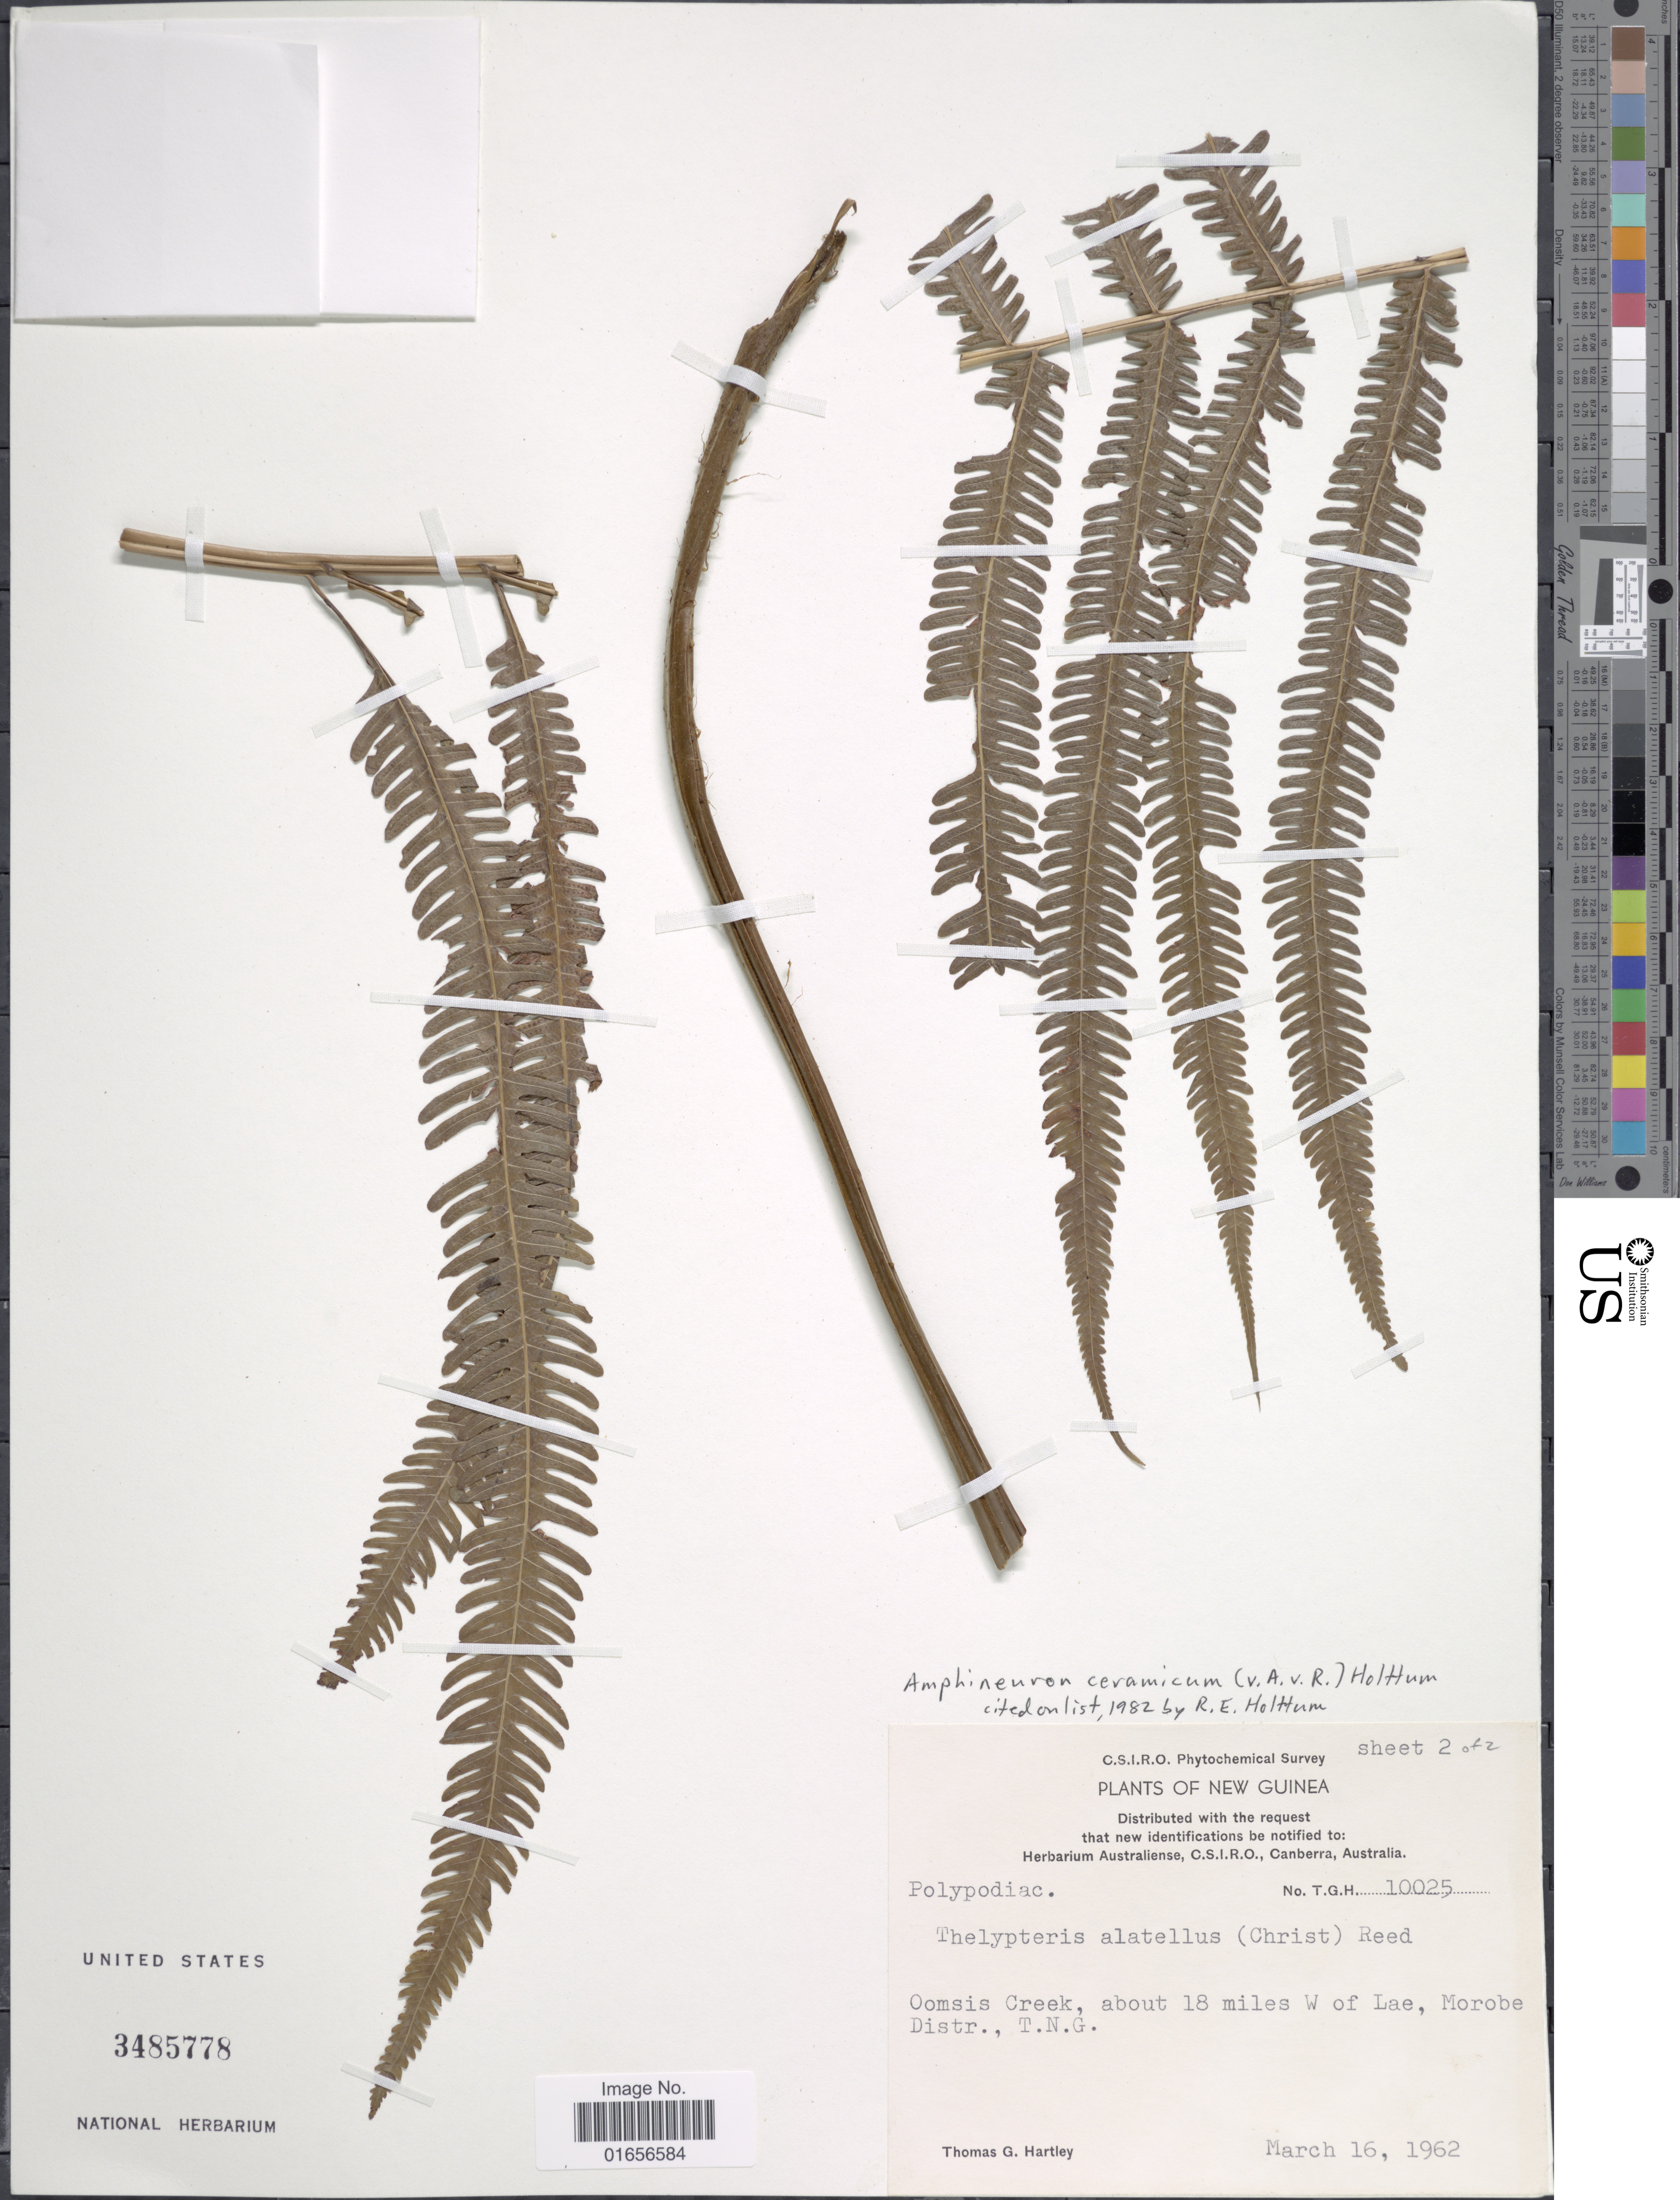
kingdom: Plantae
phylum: Tracheophyta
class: Polypodiopsida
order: Polypodiales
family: Thelypteridaceae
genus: Amphineuron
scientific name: Amphineuron ceramicum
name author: (Alderw.) Holttum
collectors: T. G. Hartley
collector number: TGH 10025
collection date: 1962-03-16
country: Papua New Guinea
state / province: Morobe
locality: New Guinea, Oomsis Creek, About 18 miles W of Lae, Morobe Distr., T.N.G.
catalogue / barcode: US 2485778